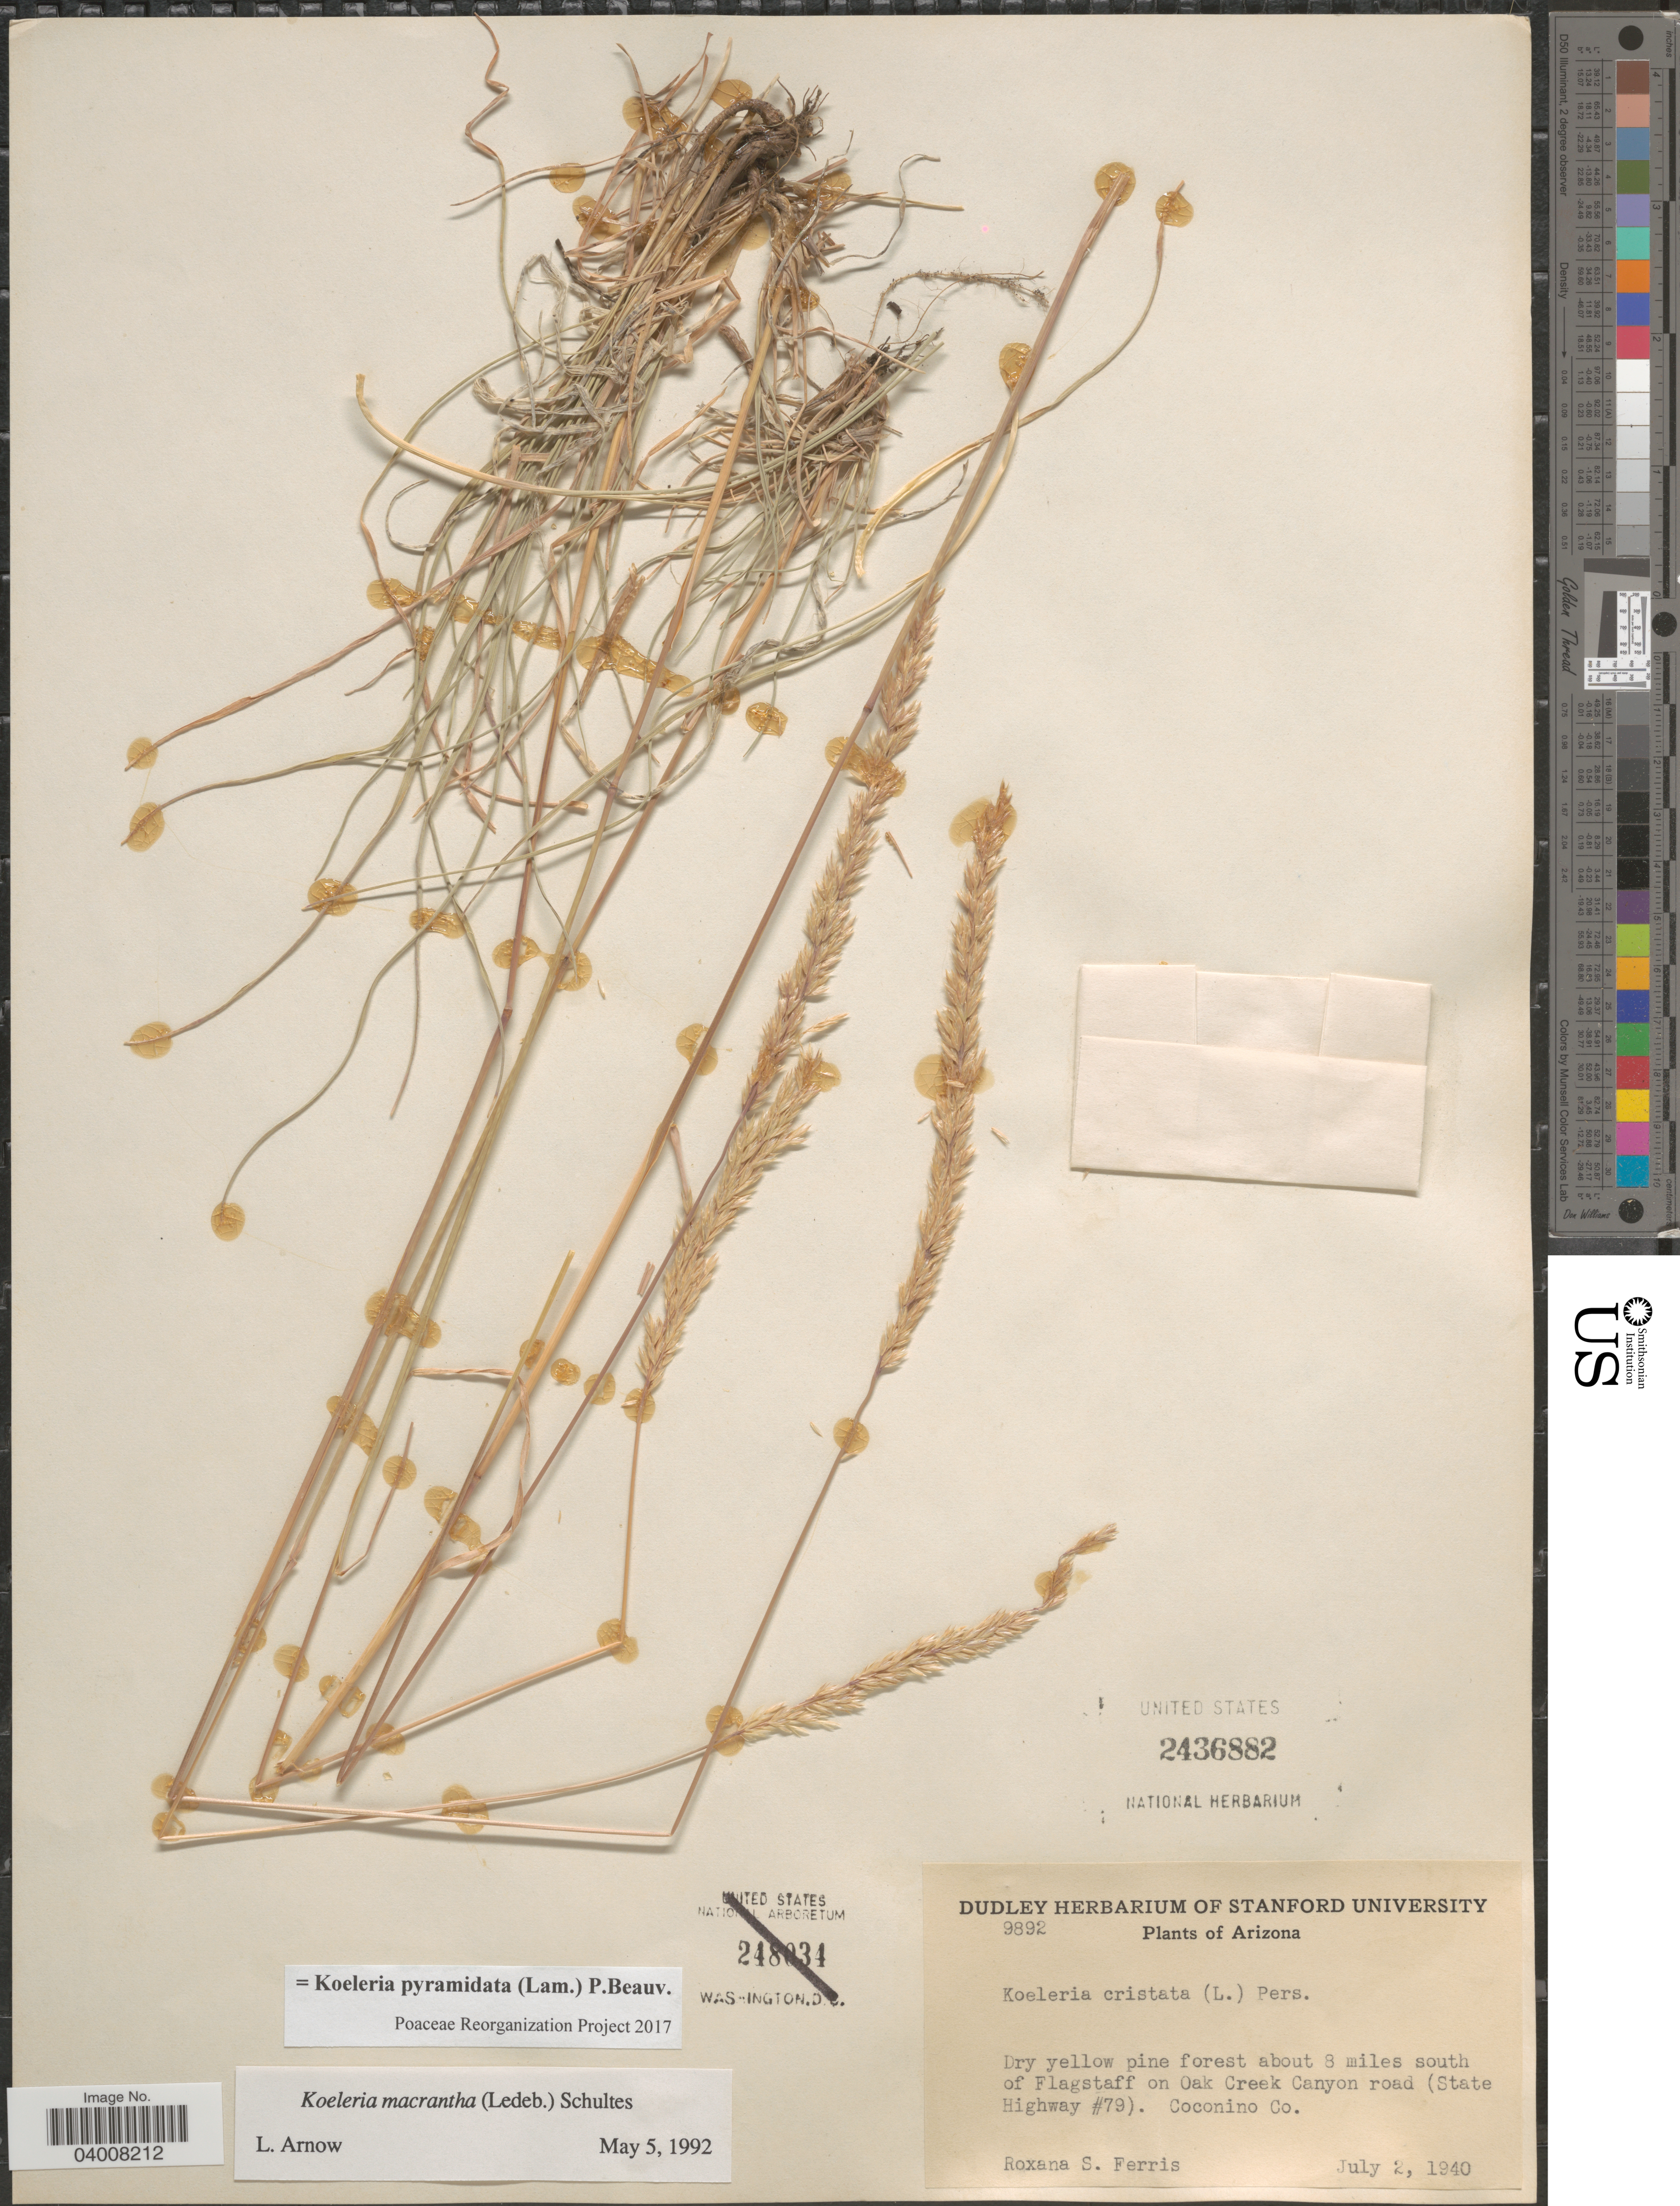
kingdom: Plantae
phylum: Tracheophyta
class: Liliopsida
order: Poales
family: Poaceae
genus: Koeleria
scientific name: Koeleria pyramidata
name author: (Lam.) P. Beauv.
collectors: R. S. Ferris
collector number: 9892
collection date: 1940-07-02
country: United States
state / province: Arizona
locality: About 8 miles south of Flagstaff on Oak Creek Canyon road (State Highway #79). Coconino Co.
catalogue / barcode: US 2436882